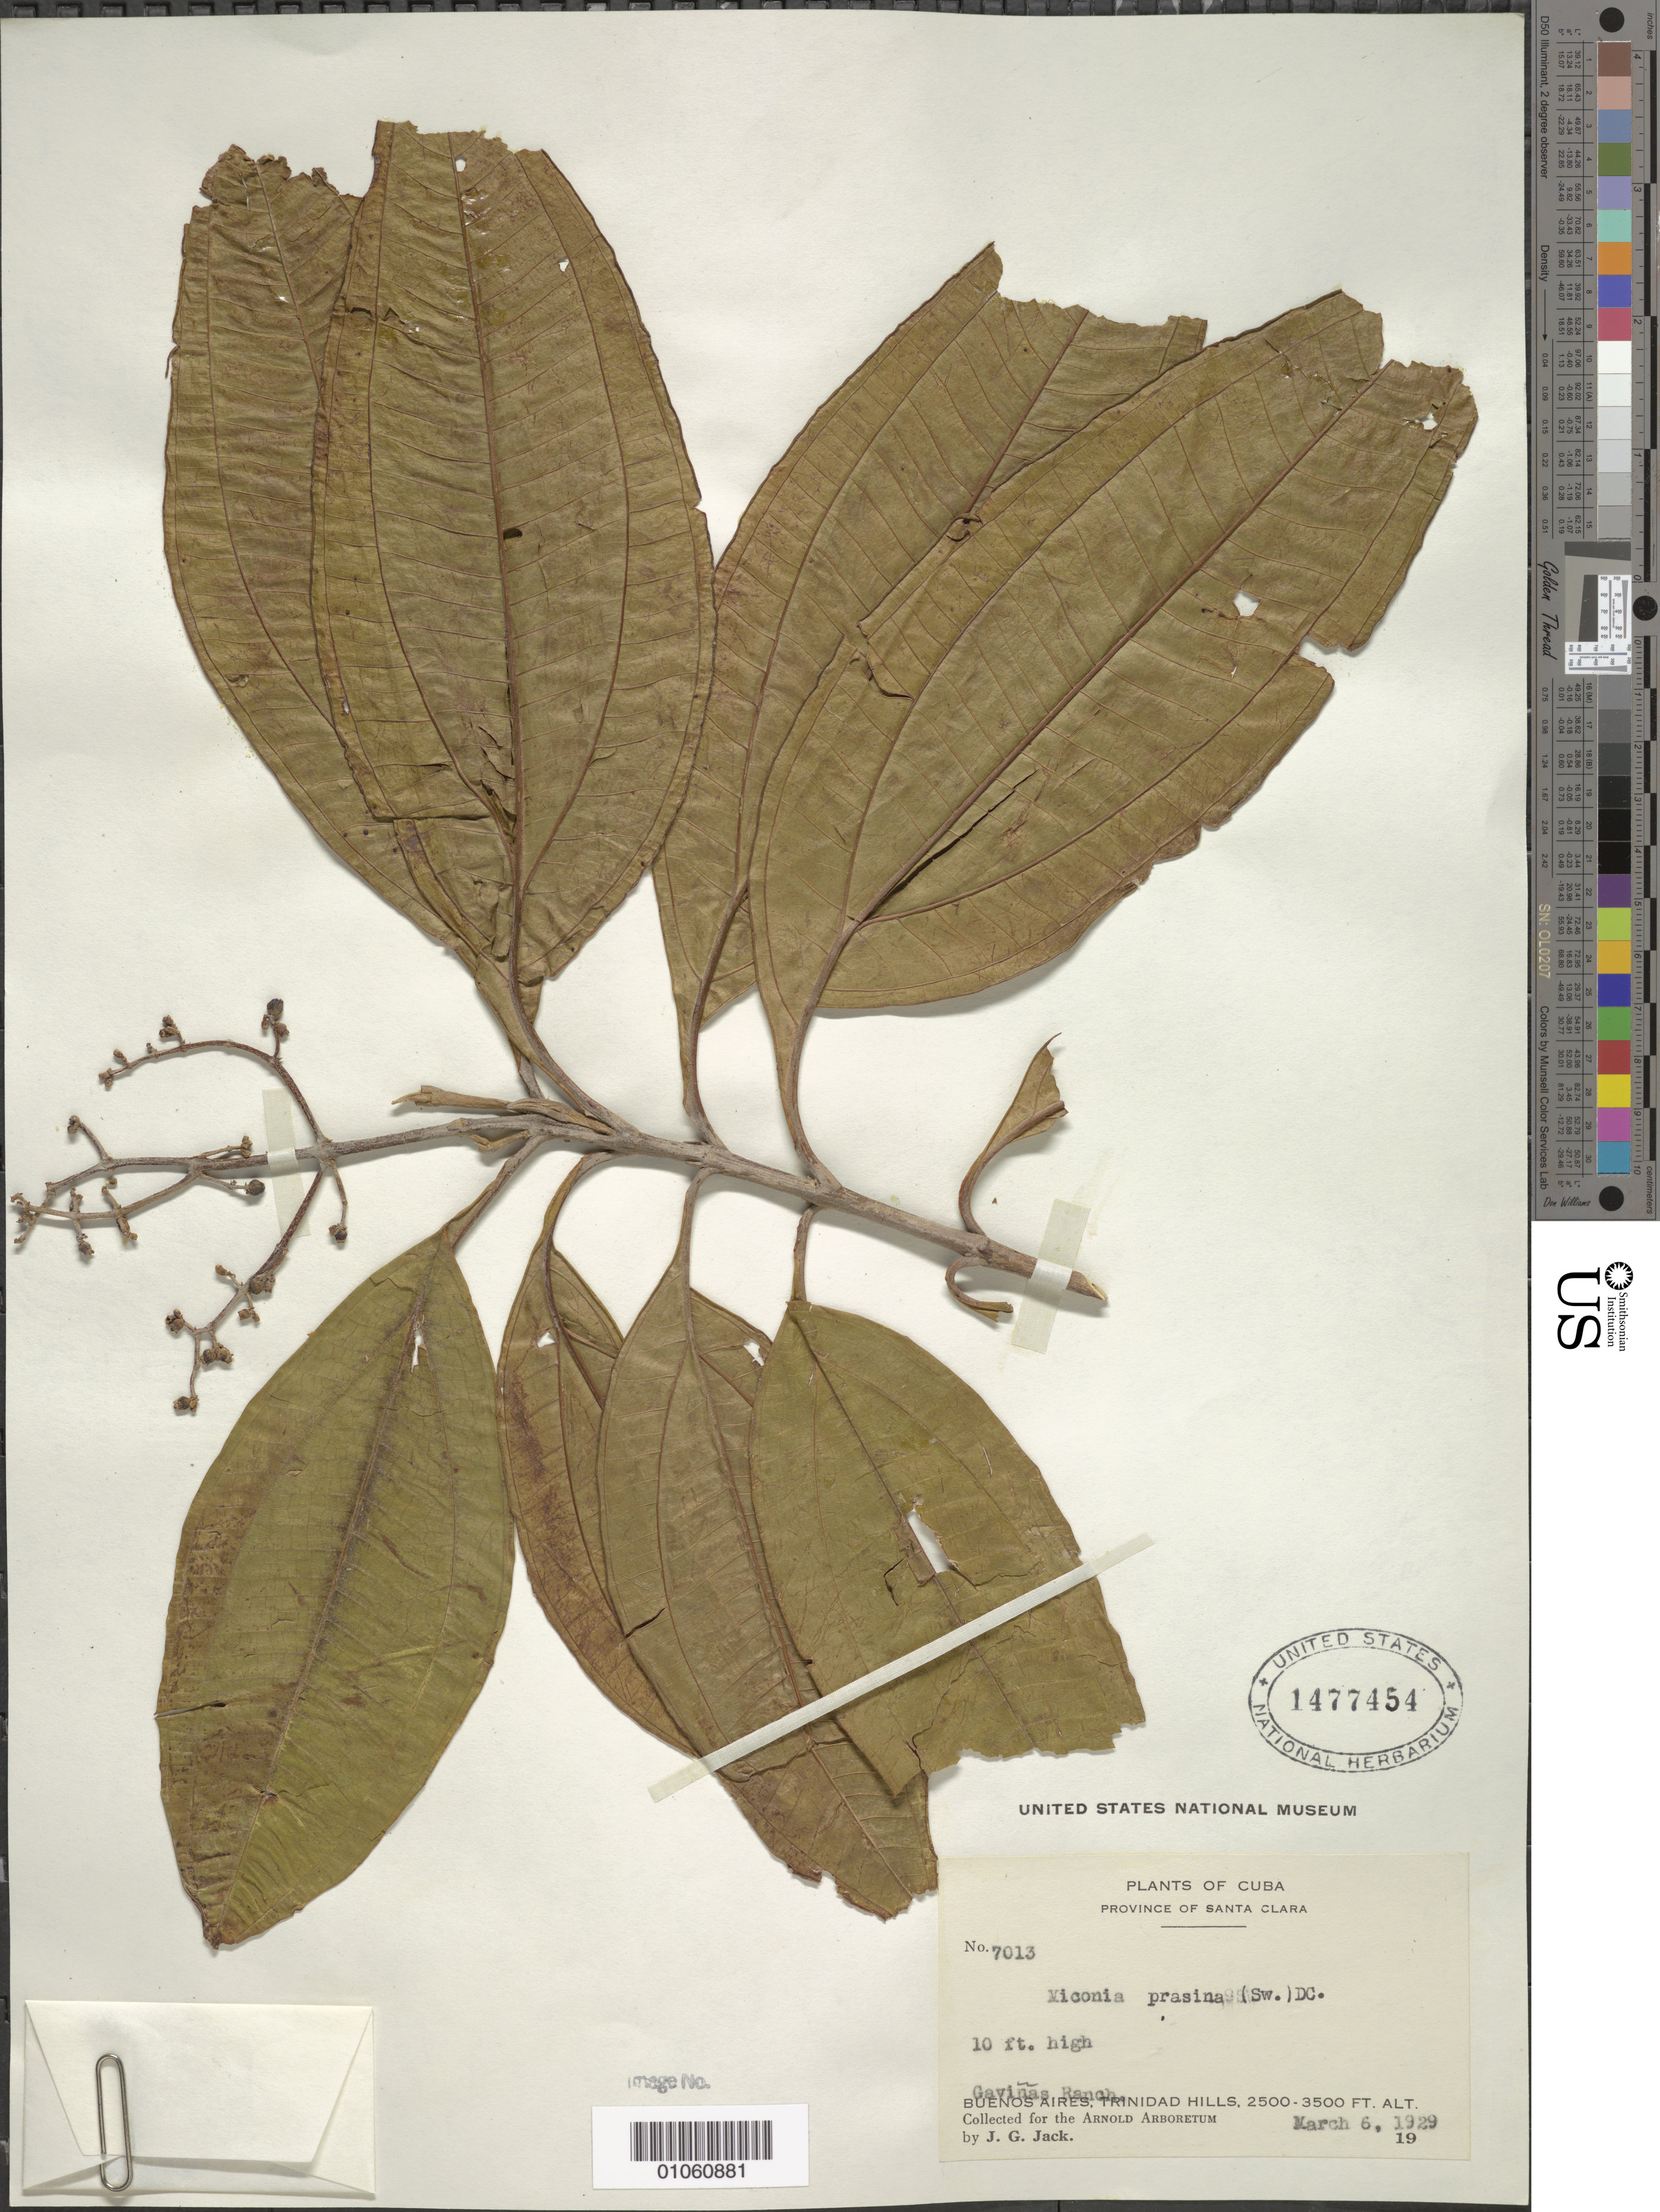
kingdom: Plantae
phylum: Tracheophyta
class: Magnoliopsida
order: Myrtales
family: Melastomataceae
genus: Miconia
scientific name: Miconia prasina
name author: (Sw.) DC.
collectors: J. G. Jack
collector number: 7013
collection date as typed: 06 Mar 1929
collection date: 1929-03-06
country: Cuba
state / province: Santa Clara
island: Cuba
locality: Buenos Aires, Trinidad Hills; Gaviñas Ranch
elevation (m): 762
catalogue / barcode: US 1477454